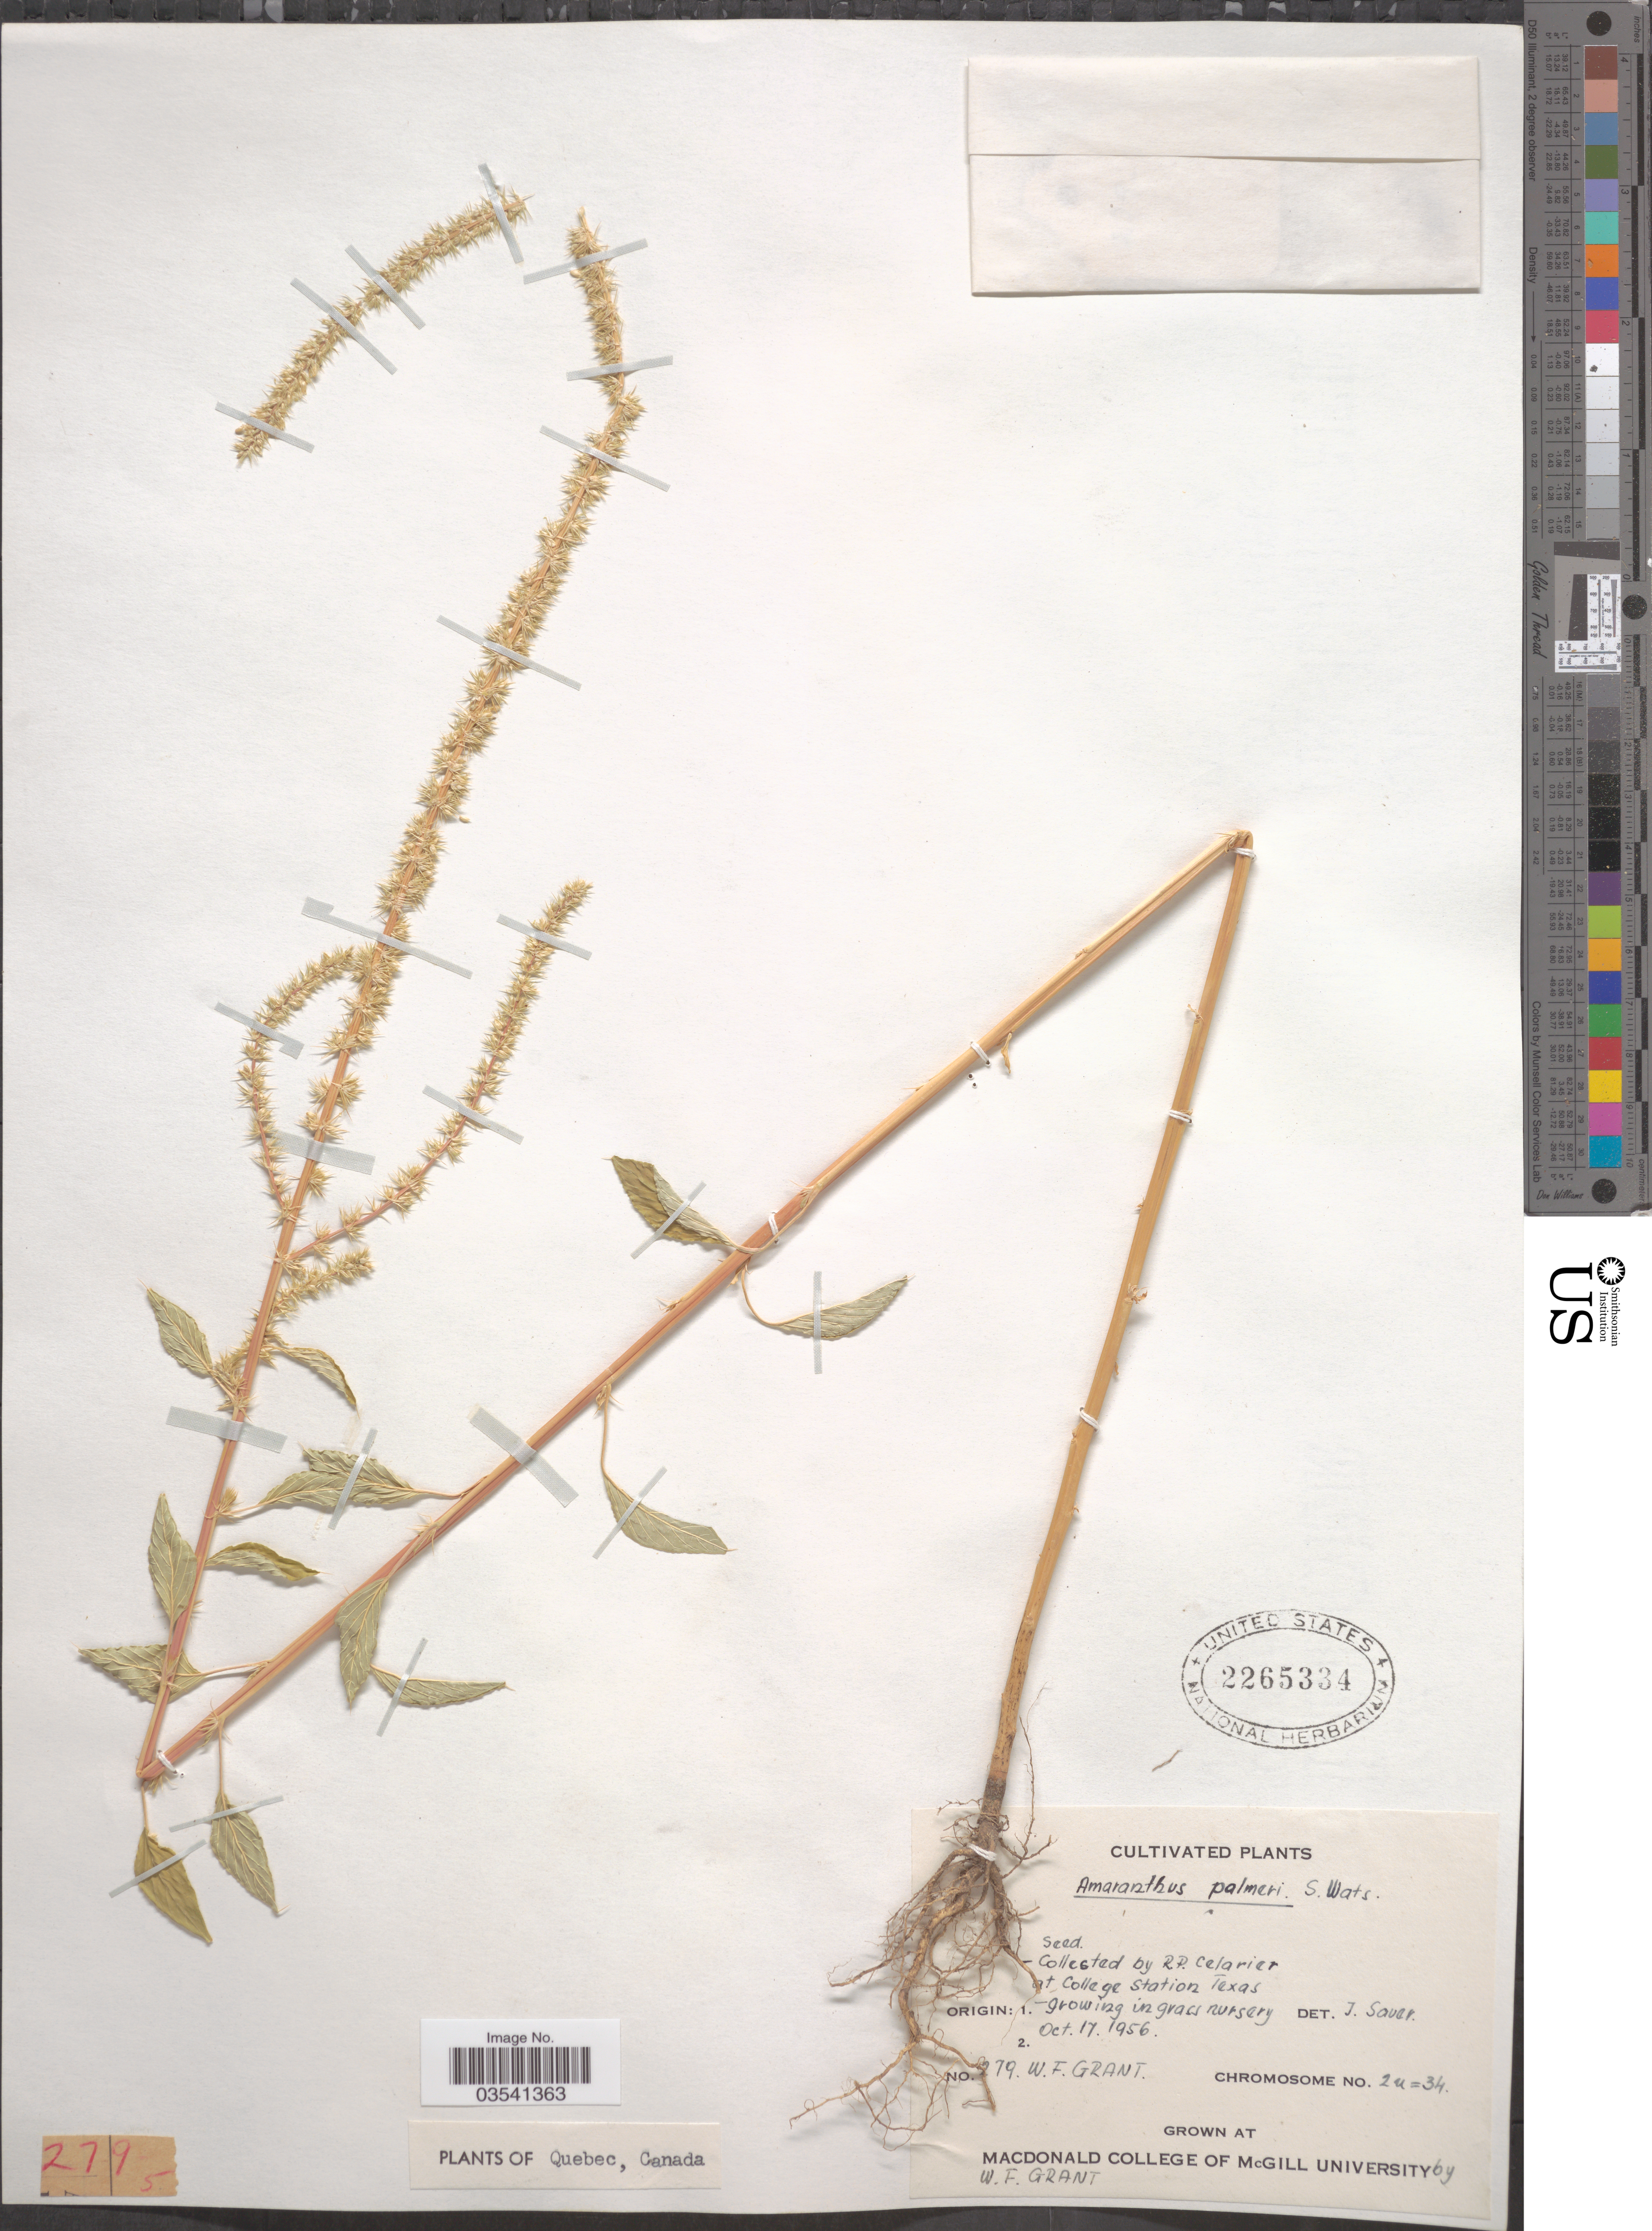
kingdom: Plantae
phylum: Tracheophyta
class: Magnoliopsida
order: Caryophyllales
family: Amaranthaceae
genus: Amaranthus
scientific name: Amaranthus palmeri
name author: S. Watson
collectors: W. Grant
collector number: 279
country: Canada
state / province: Quebec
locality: Grown at MacDonald College of McGill University.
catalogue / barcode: US 2265334